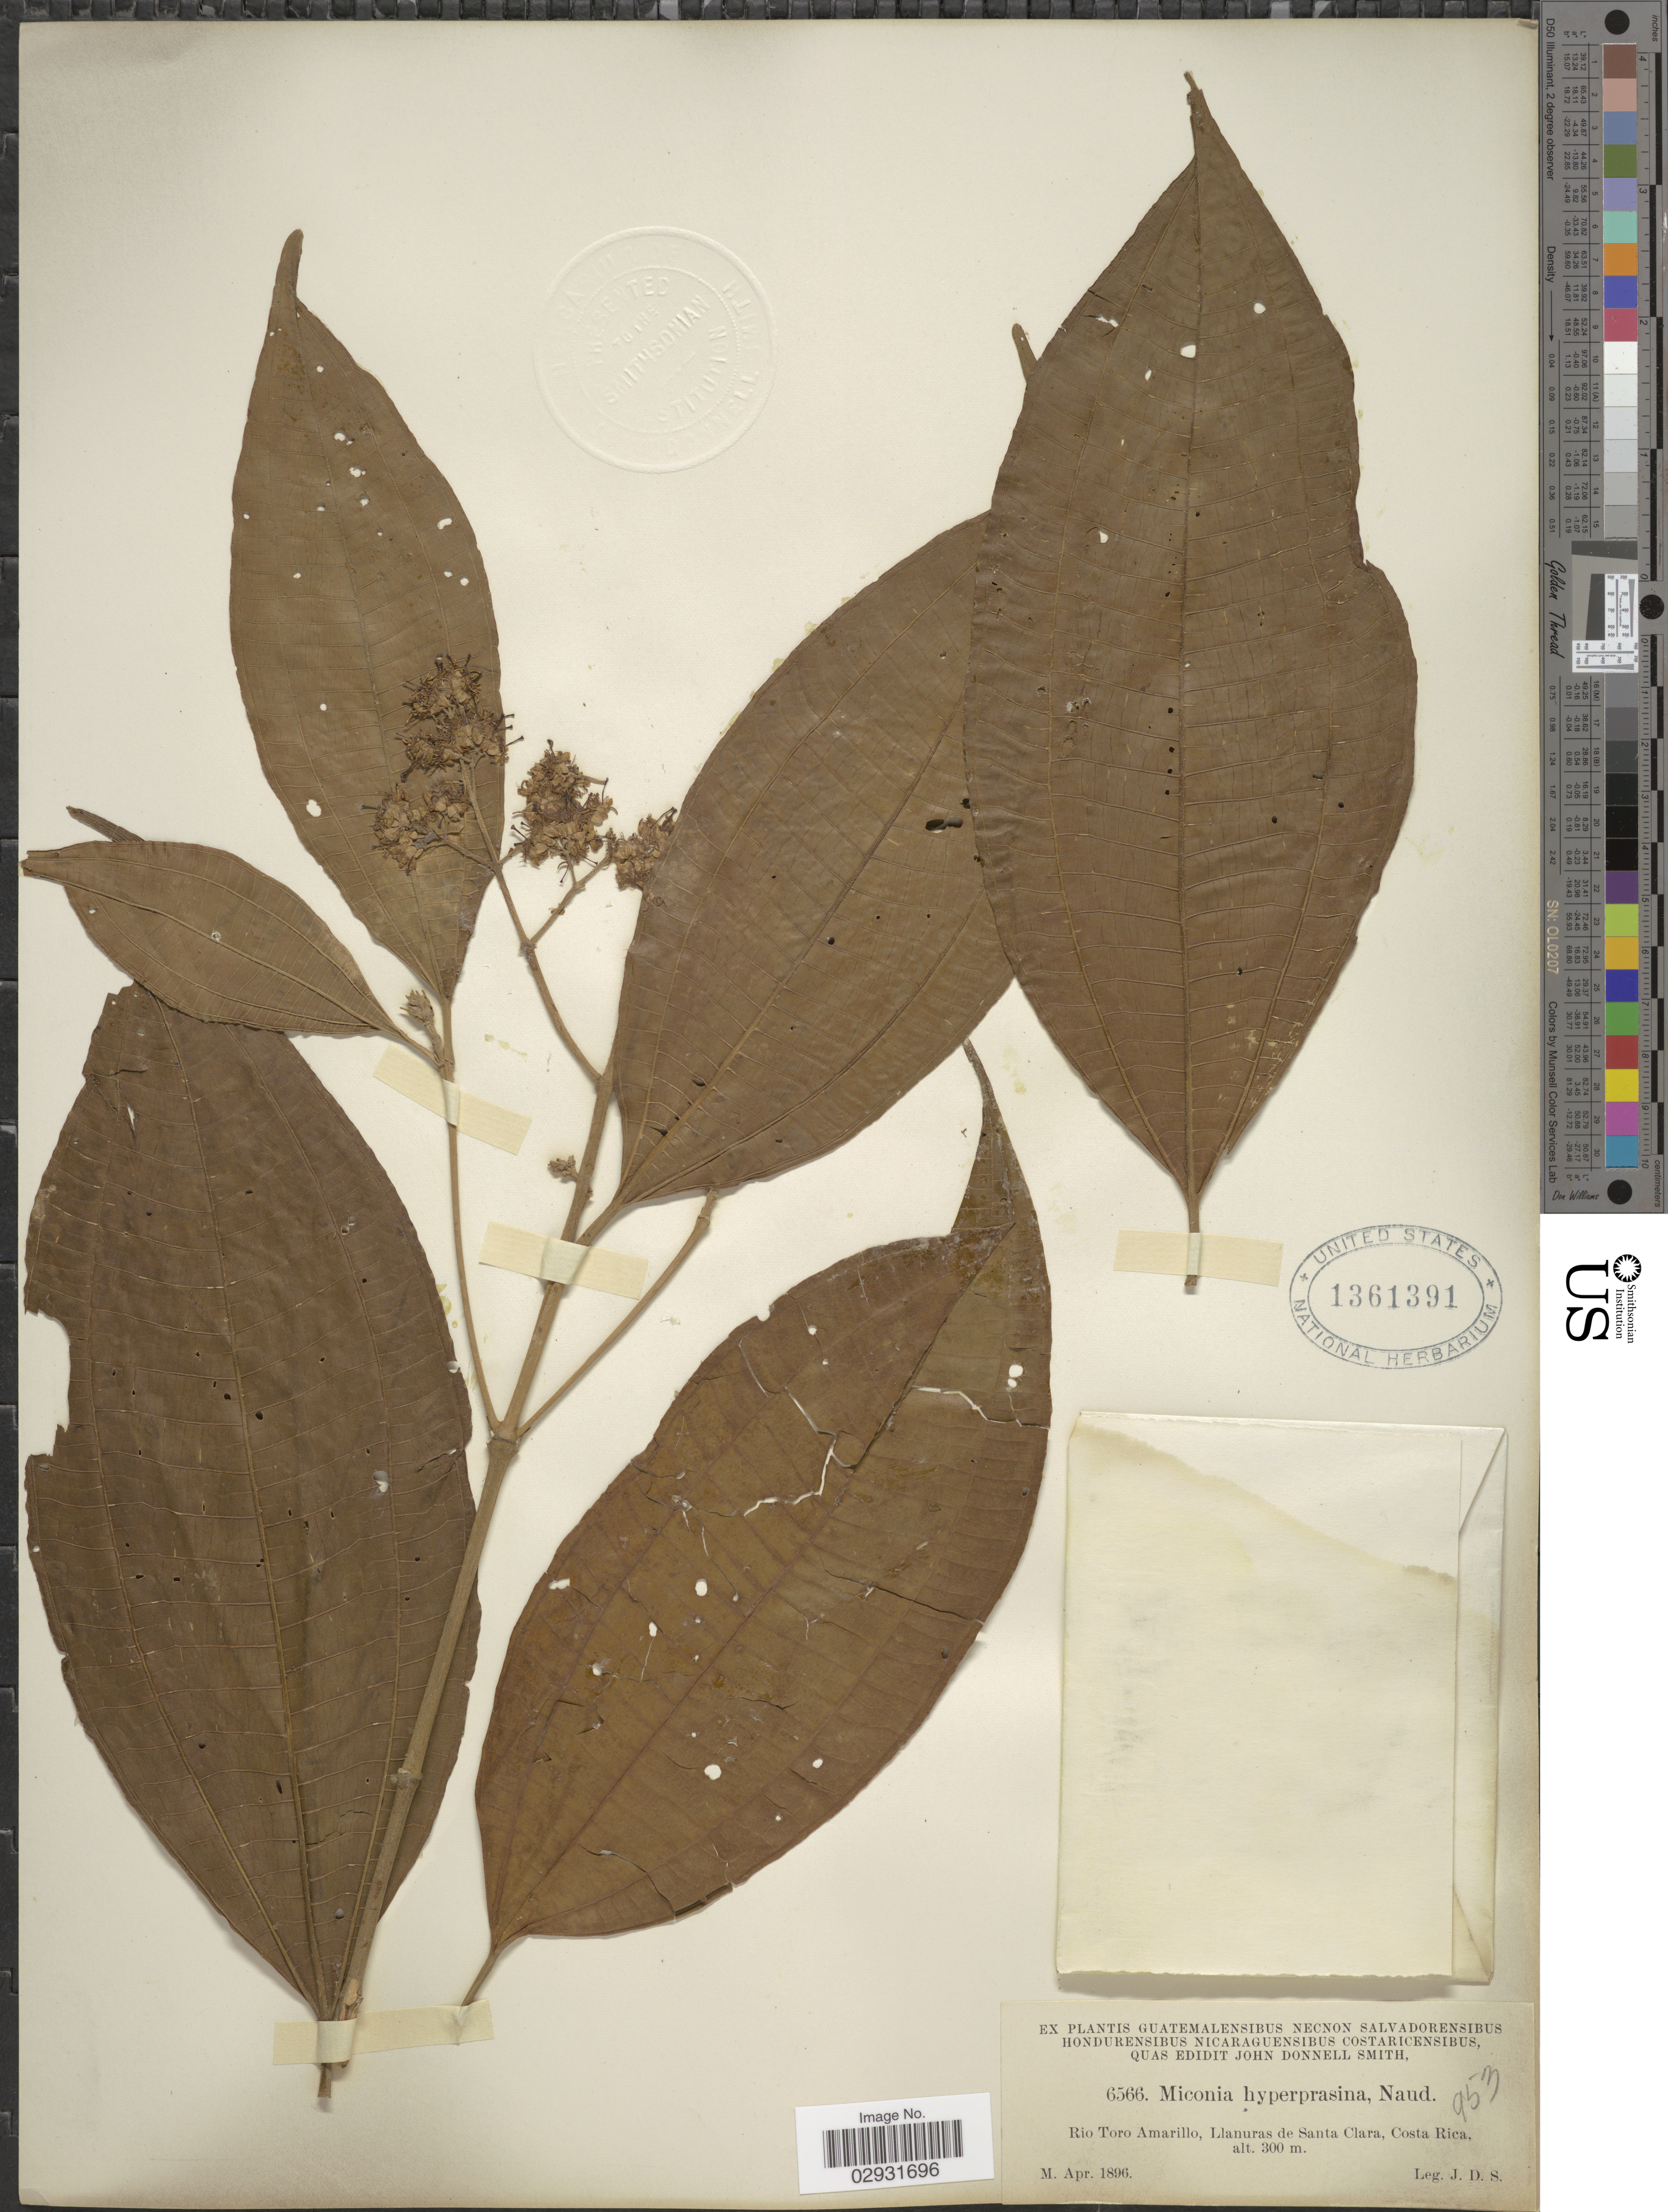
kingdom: Plantae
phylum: Tracheophyta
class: Magnoliopsida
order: Myrtales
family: Melastomataceae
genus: Miconia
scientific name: Miconia affinis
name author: DC.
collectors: J. Donnell Smith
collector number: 6566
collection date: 1896-04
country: Costa Rica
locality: Rio Toro Amarillo, Llanuras de Santa Clara.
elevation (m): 300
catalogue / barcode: US 1361391